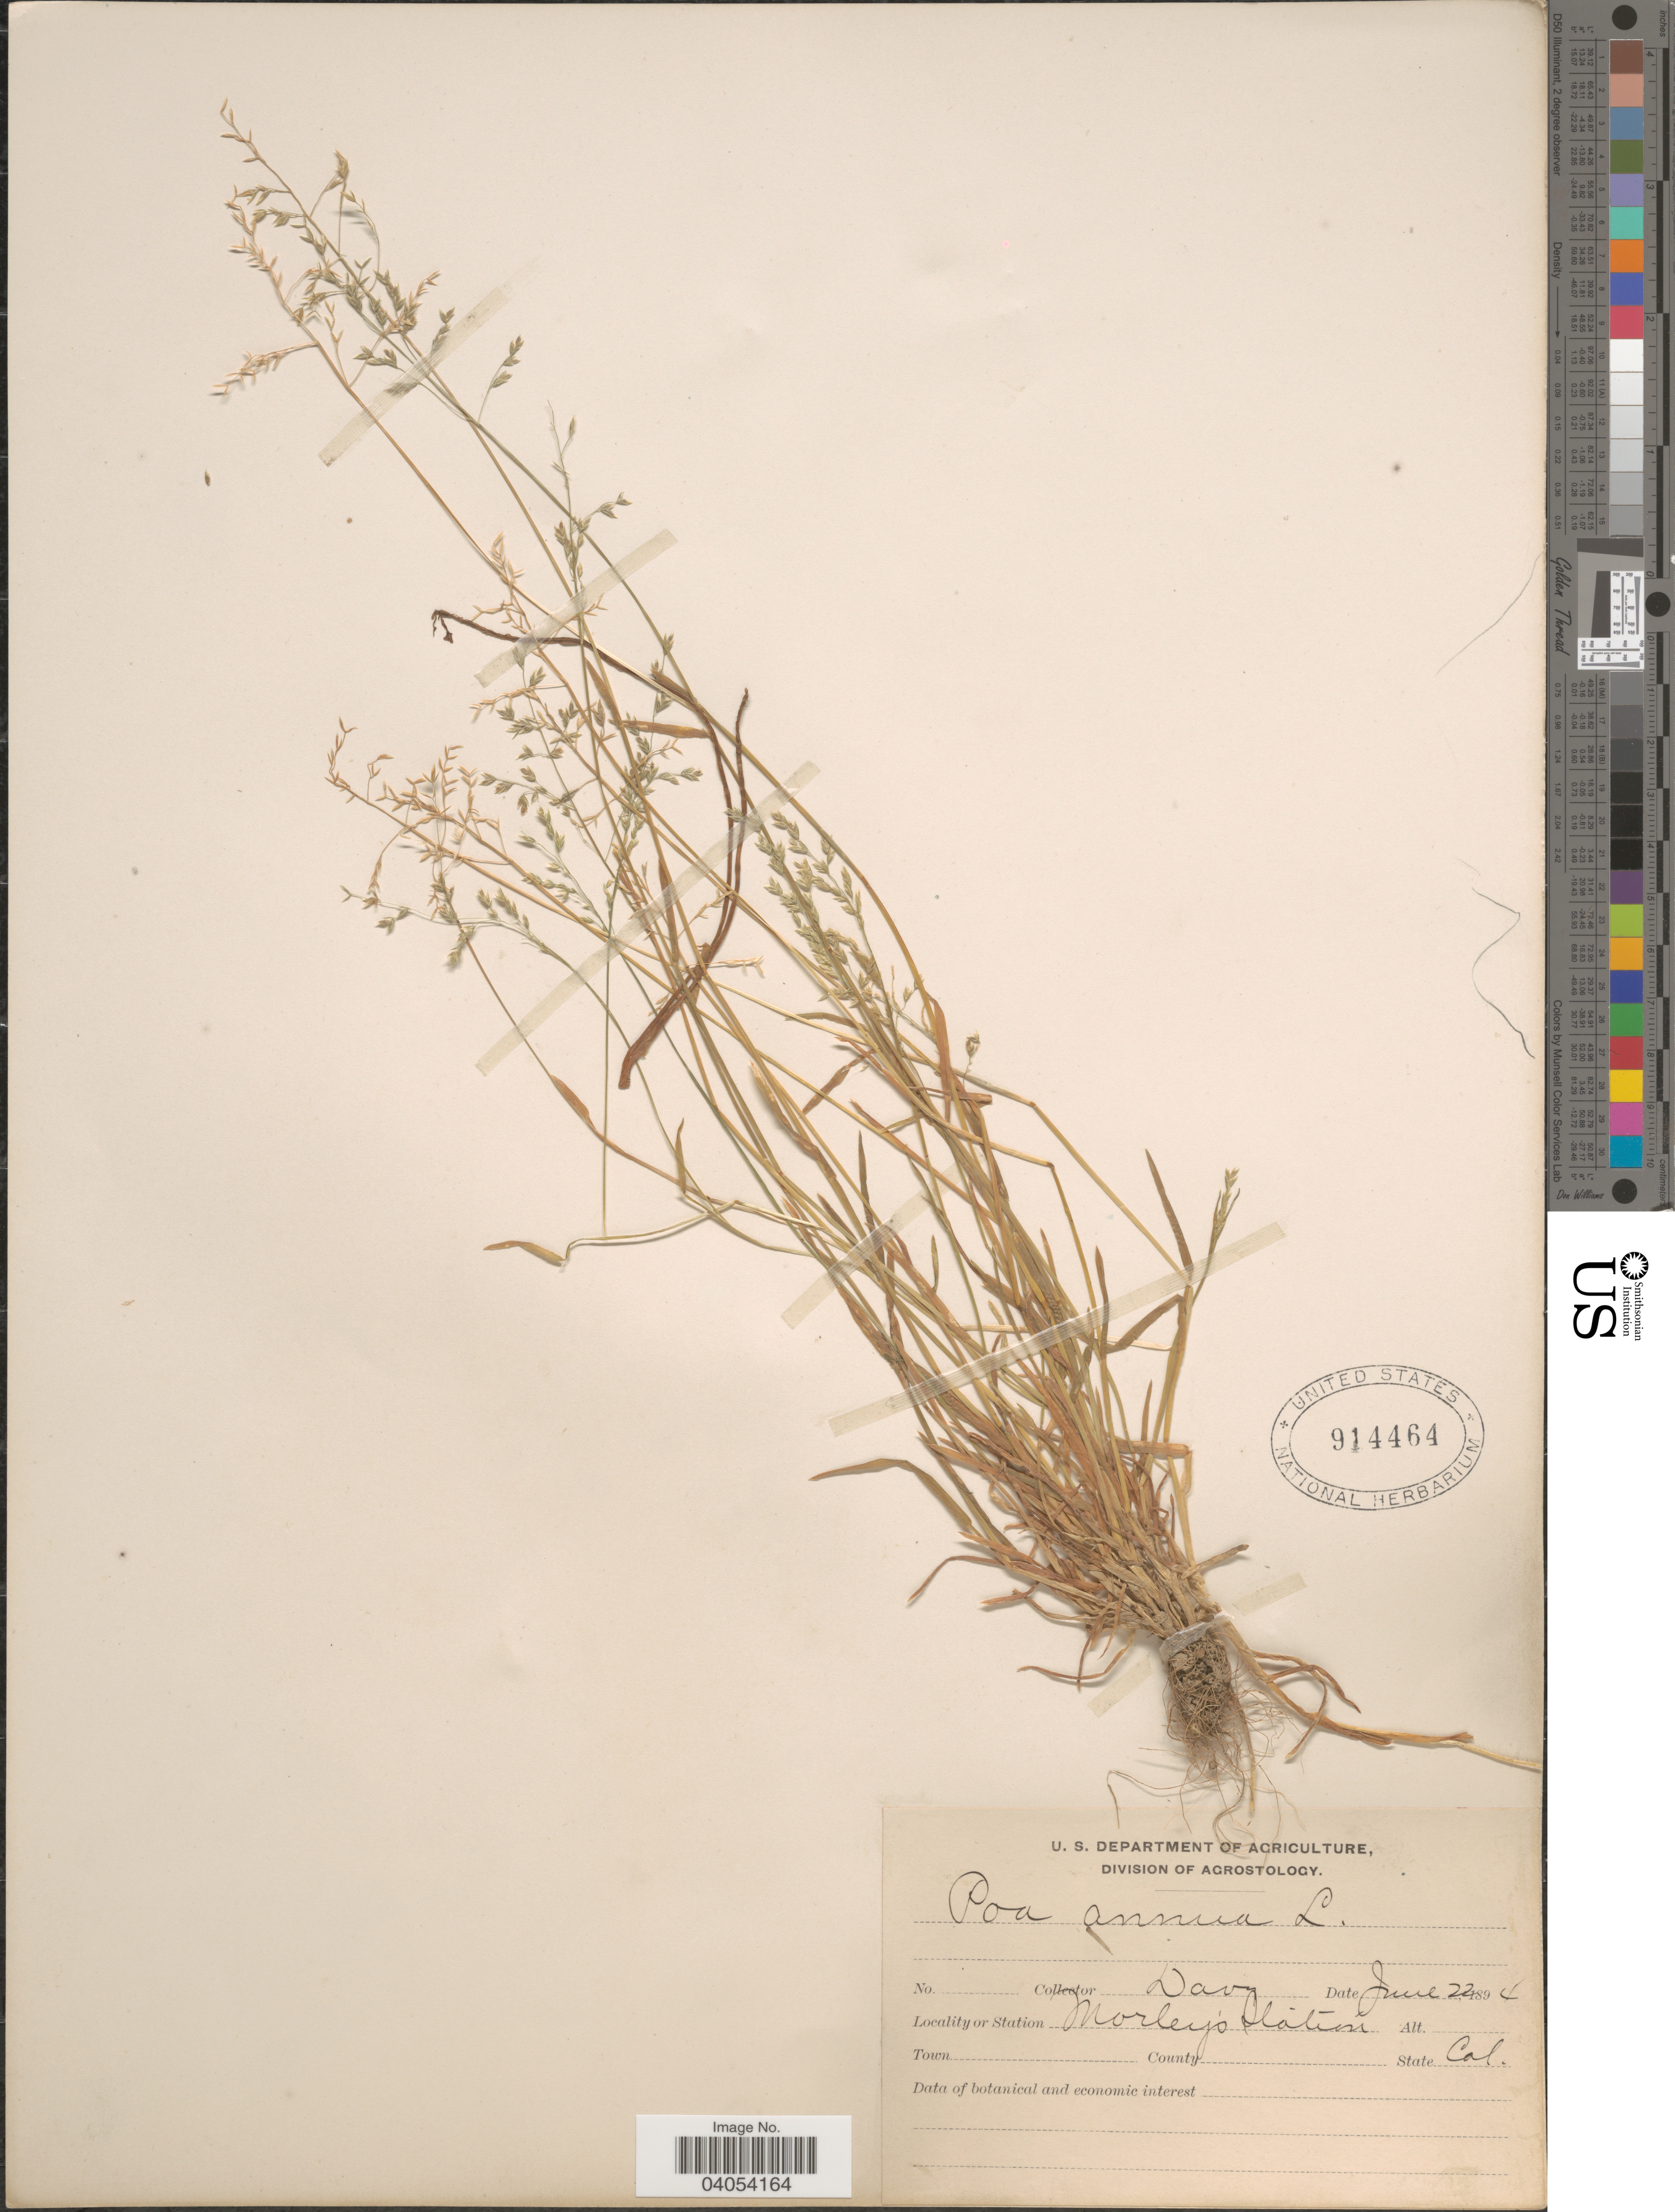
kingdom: Plantae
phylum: Tracheophyta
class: Liliopsida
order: Poales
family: Poaceae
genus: Poa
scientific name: Poa annua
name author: L.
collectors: Davy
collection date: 1894-06-22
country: United States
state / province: California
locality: Morley's Station.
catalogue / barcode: US 914464